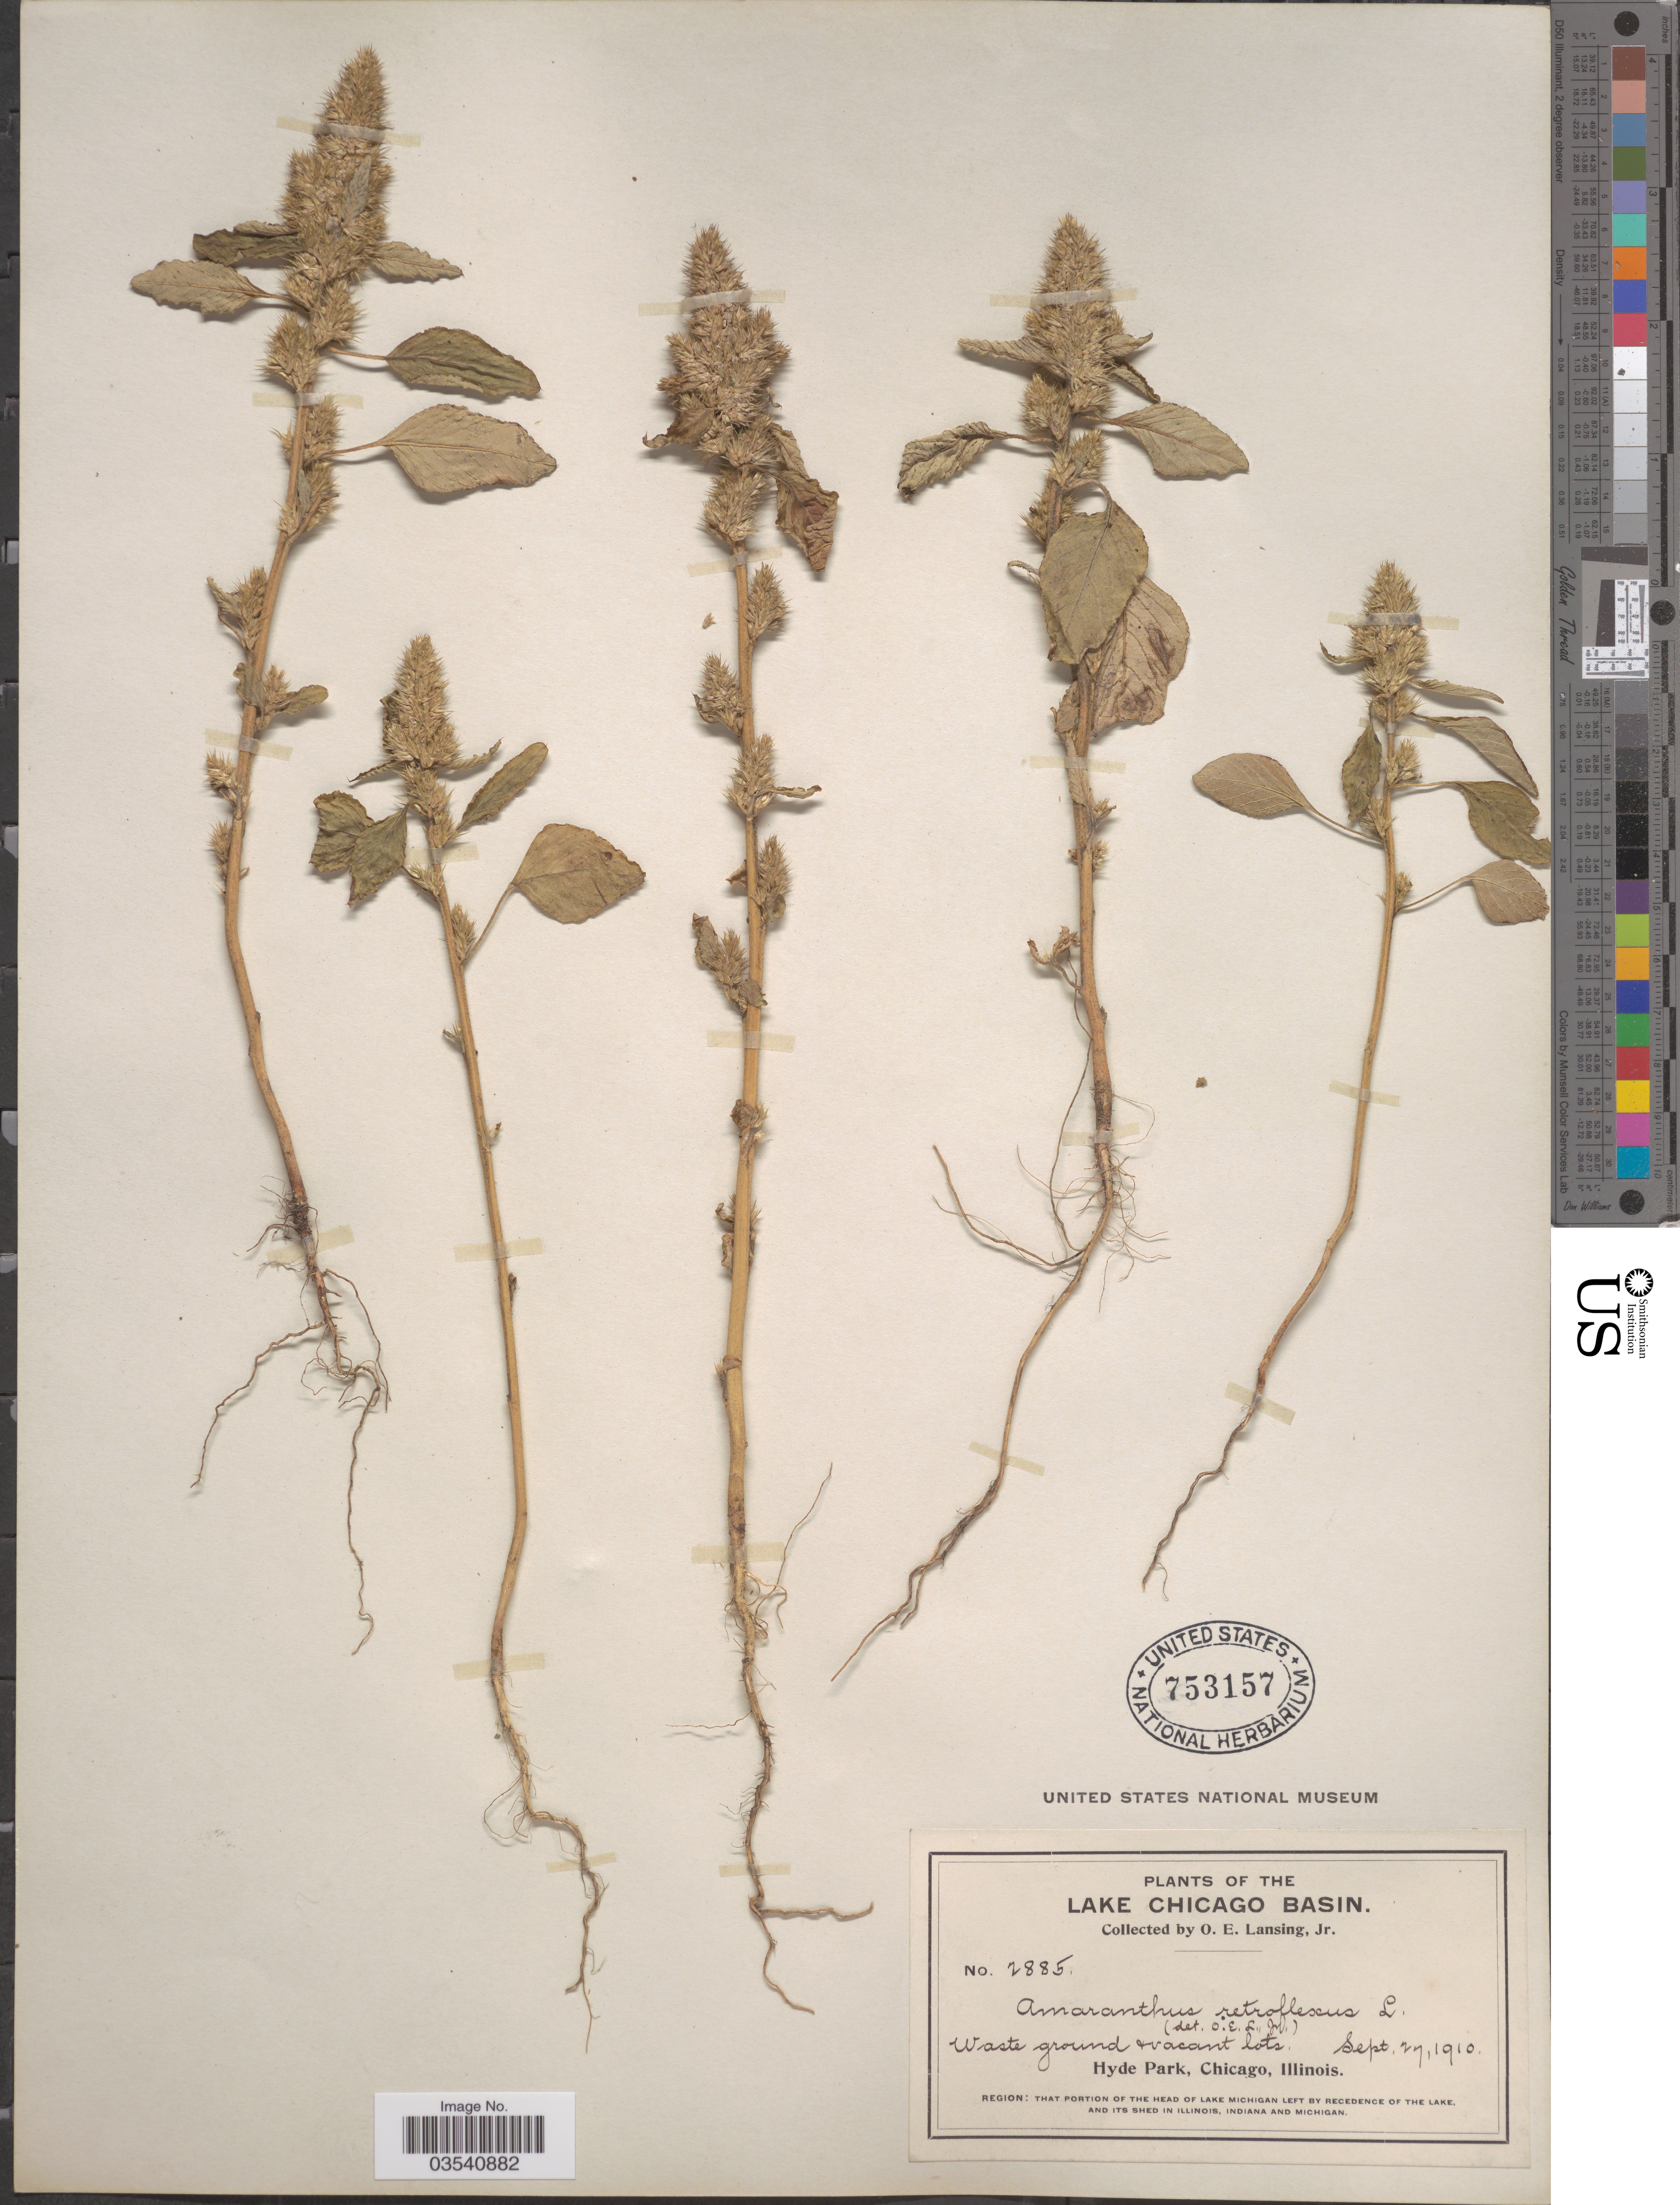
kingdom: Plantae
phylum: Tracheophyta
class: Magnoliopsida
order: Caryophyllales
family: Amaranthaceae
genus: Amaranthus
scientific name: Amaranthus retroflexus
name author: L.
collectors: O. Lansing Jr.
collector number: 2885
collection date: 1910-09-27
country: United States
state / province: Illinois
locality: Lake Chicago Basin. Hyde Park, Chicago. Region: that portion of the head of Lake Michigan left by Recedence of the Lake.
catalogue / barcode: US 753157